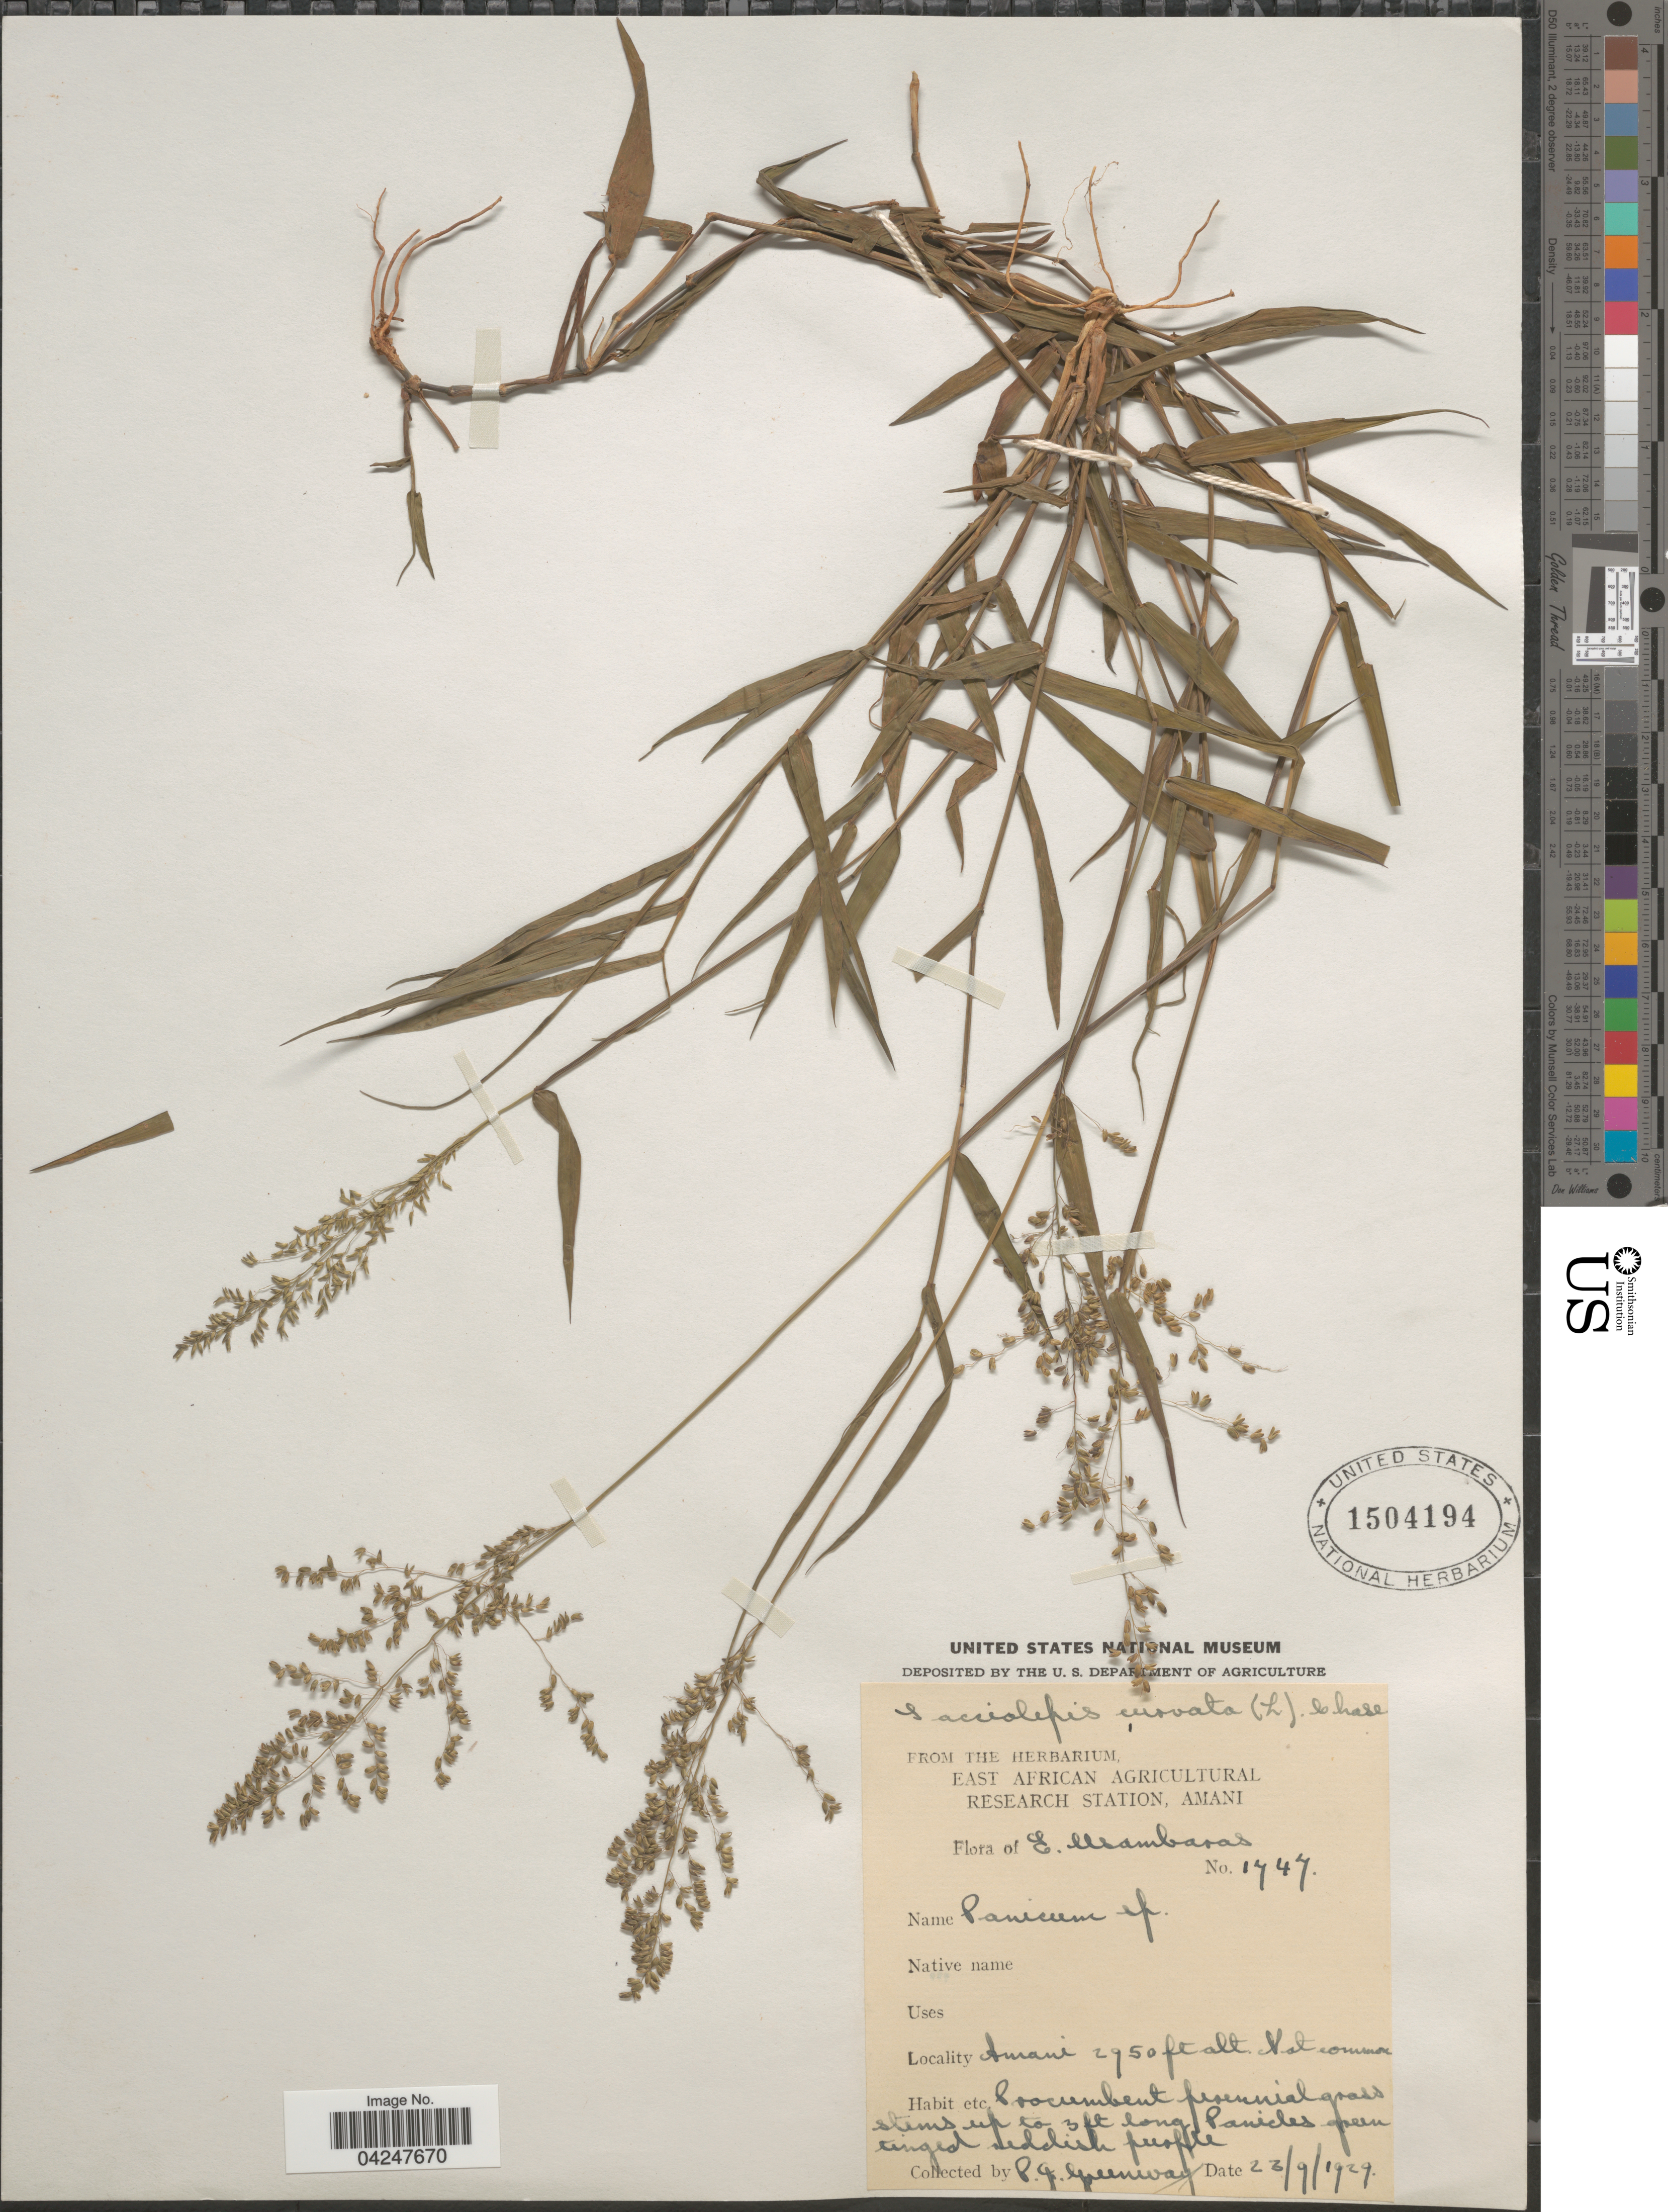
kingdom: Plantae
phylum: Tracheophyta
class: Liliopsida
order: Poales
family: Poaceae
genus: Sacciolepis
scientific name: Sacciolepis curvata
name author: (L.) Chase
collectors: P. J. Greenway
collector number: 1447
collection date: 1929-09-23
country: Tanzania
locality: E. Usambaras. Amani.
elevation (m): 899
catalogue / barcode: US 1504194